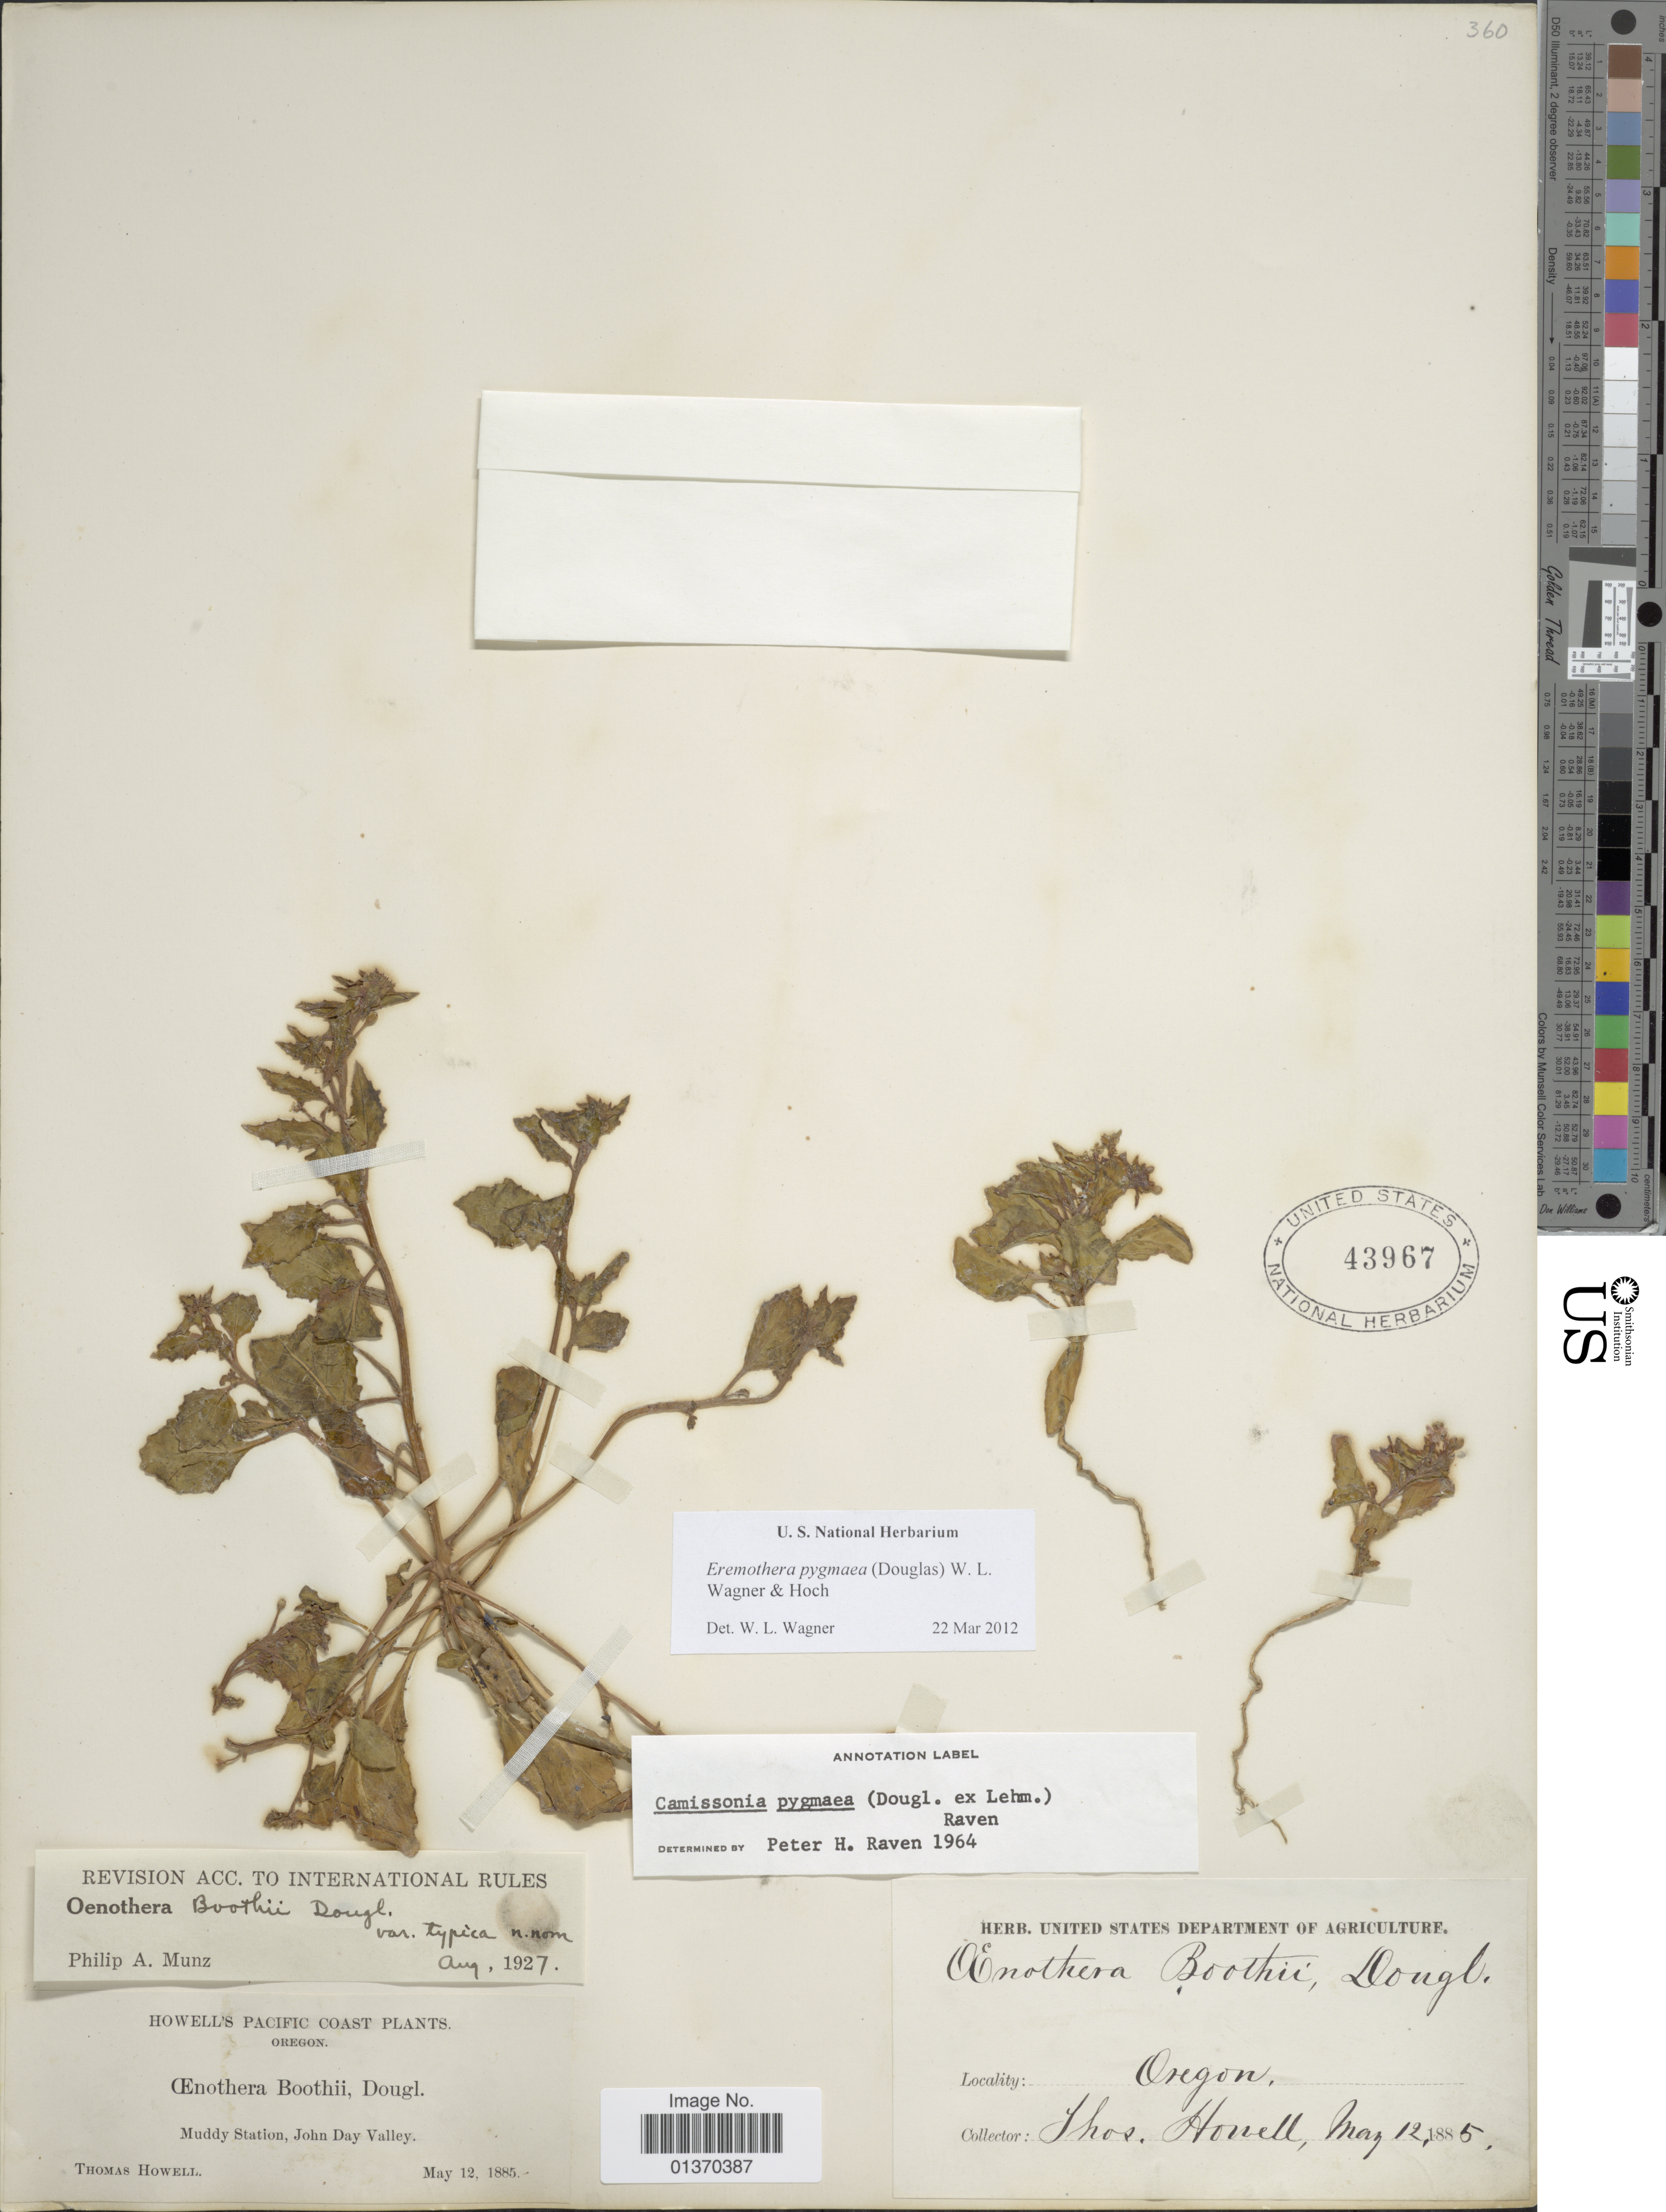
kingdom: Plantae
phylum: Tracheophyta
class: Magnoliopsida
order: Myrtales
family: Onagraceae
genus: Eremothera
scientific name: Eremothera pygmaea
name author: (Douglas) W.L. Wagner & Hoch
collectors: T. Howell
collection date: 1885-05-12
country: United States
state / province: Oregon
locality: Pacific Coast Plants, Muddy Station, John Day Valley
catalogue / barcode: US 43967